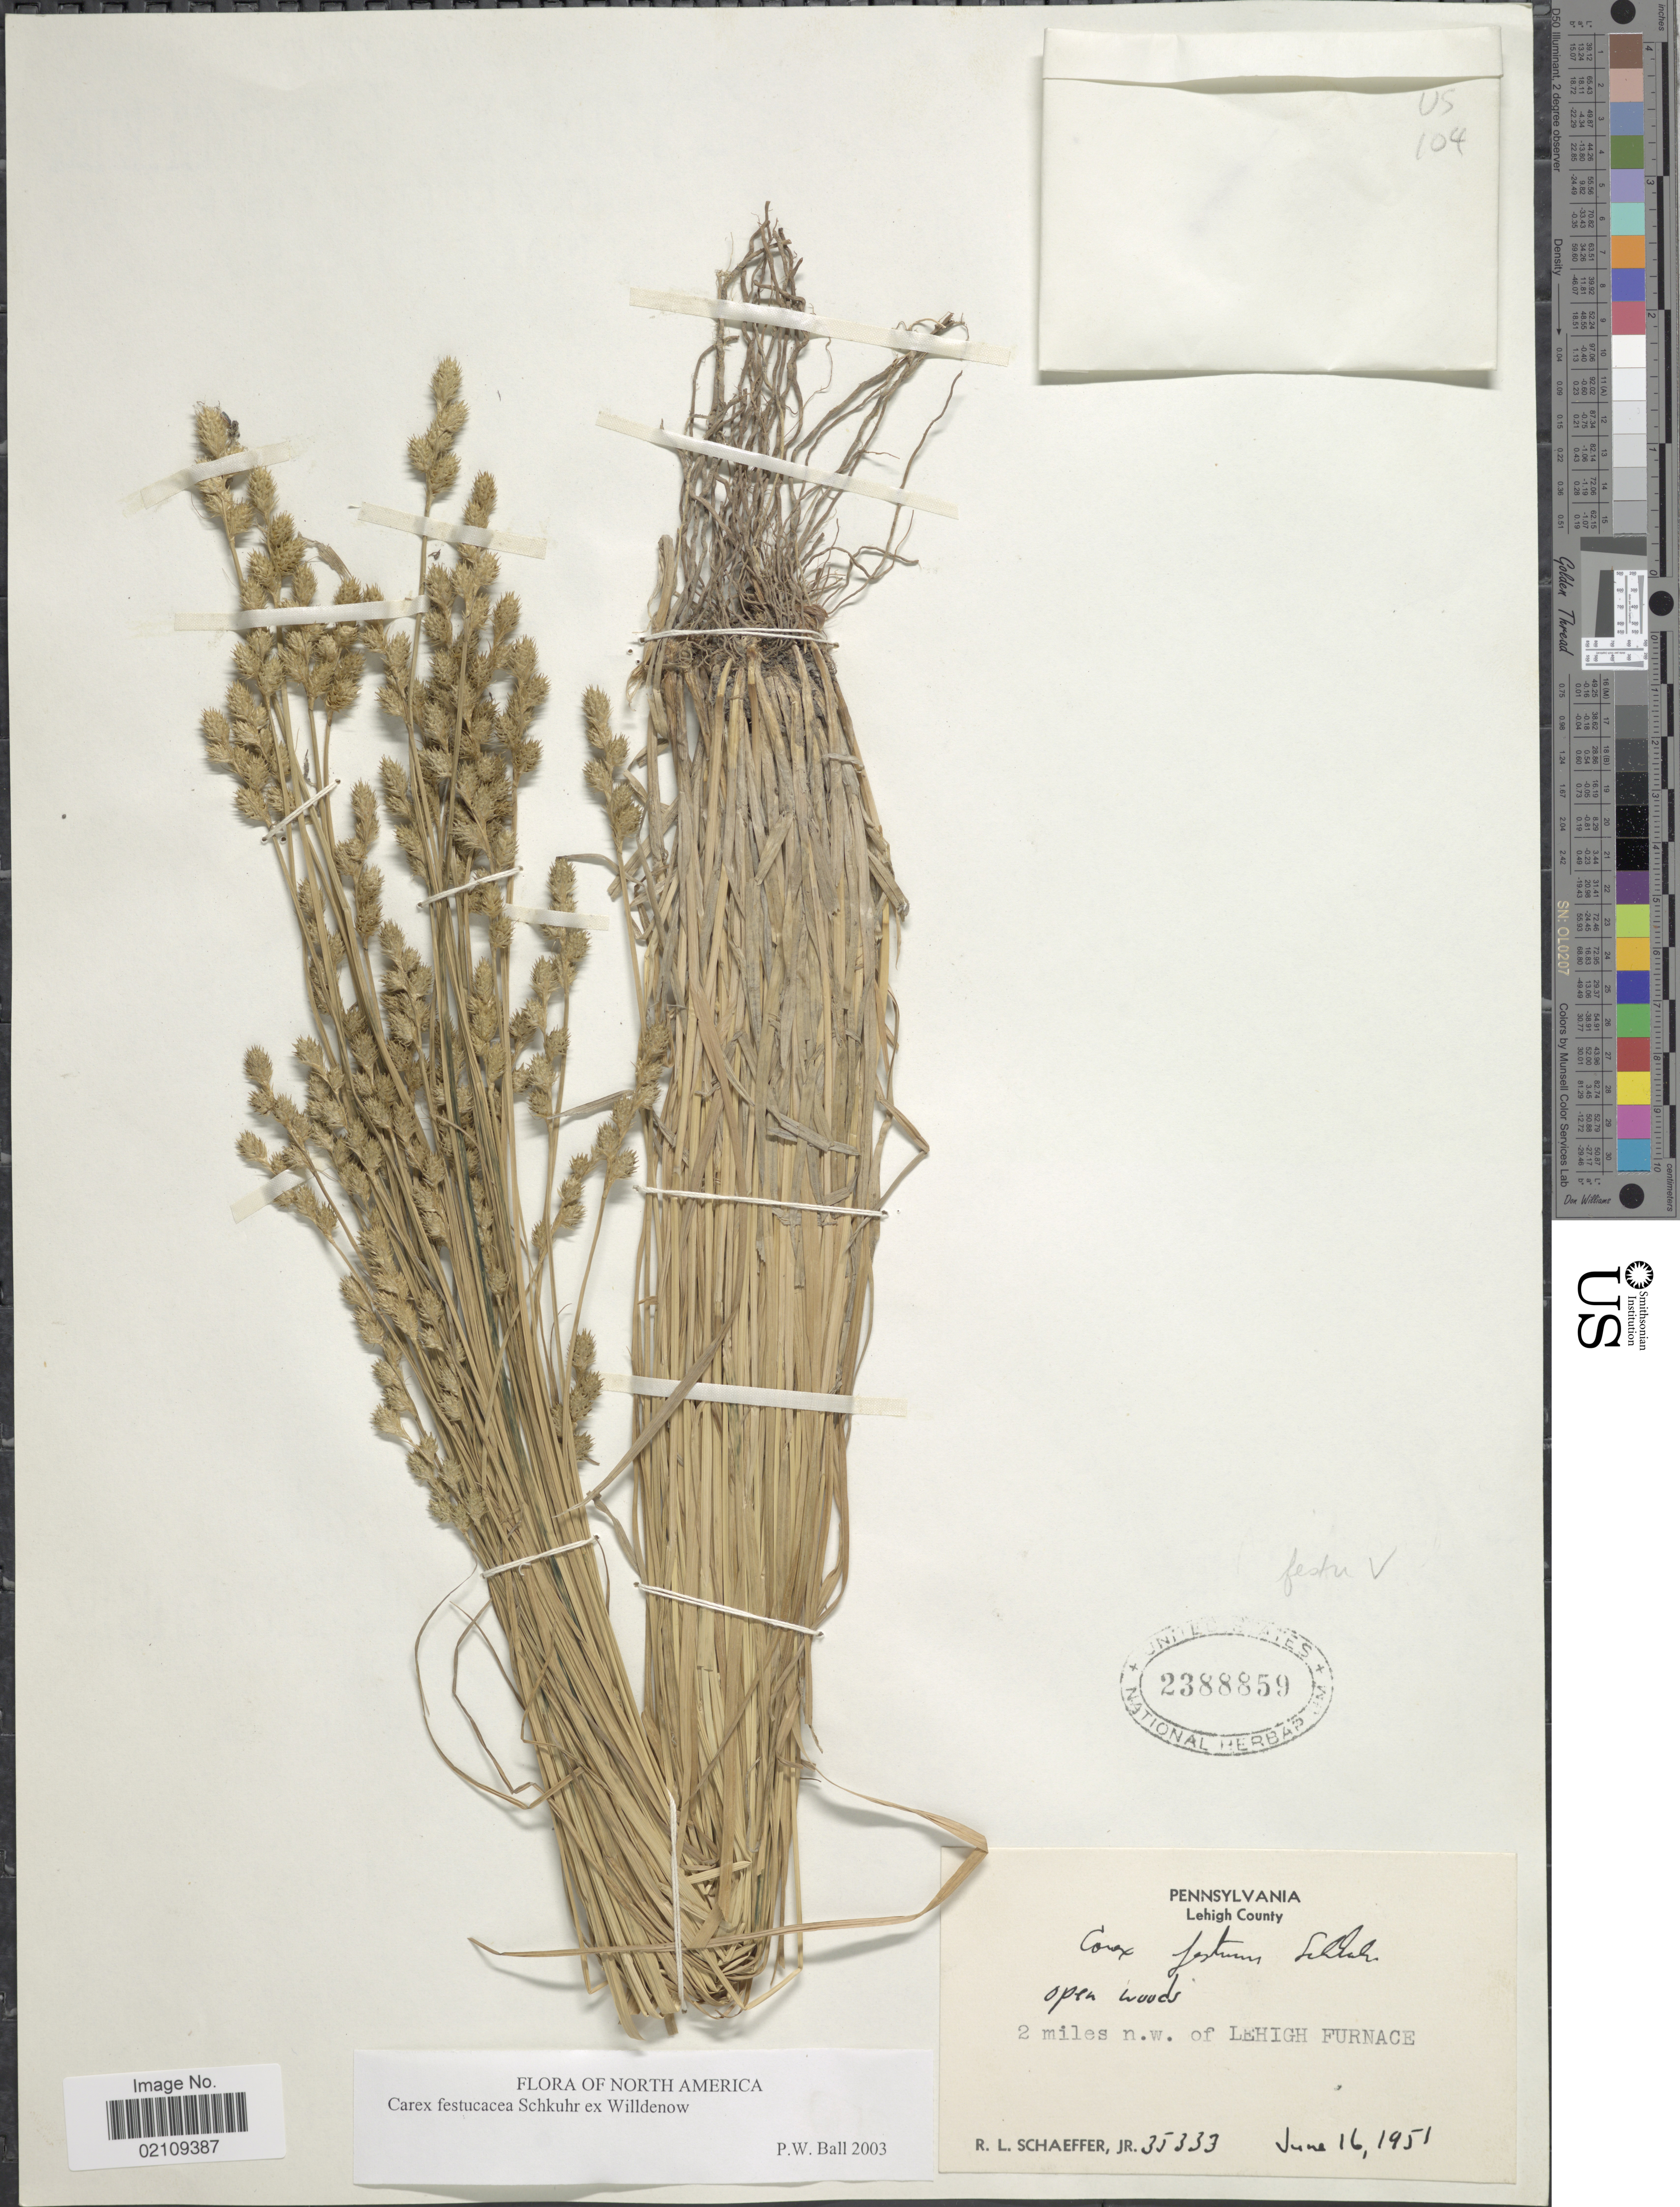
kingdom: Plantae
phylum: Tracheophyta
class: Liliopsida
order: Poales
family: Cyperaceae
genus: Carex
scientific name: Carex festucacea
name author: Willd.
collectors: R. L. Schaeffer Jr.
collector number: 35333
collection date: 1951-06-16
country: United States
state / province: Pennsylvania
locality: Lehigh County, Open woods, 2 miles n.w of Lehigh Furnace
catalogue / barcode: US 2388859